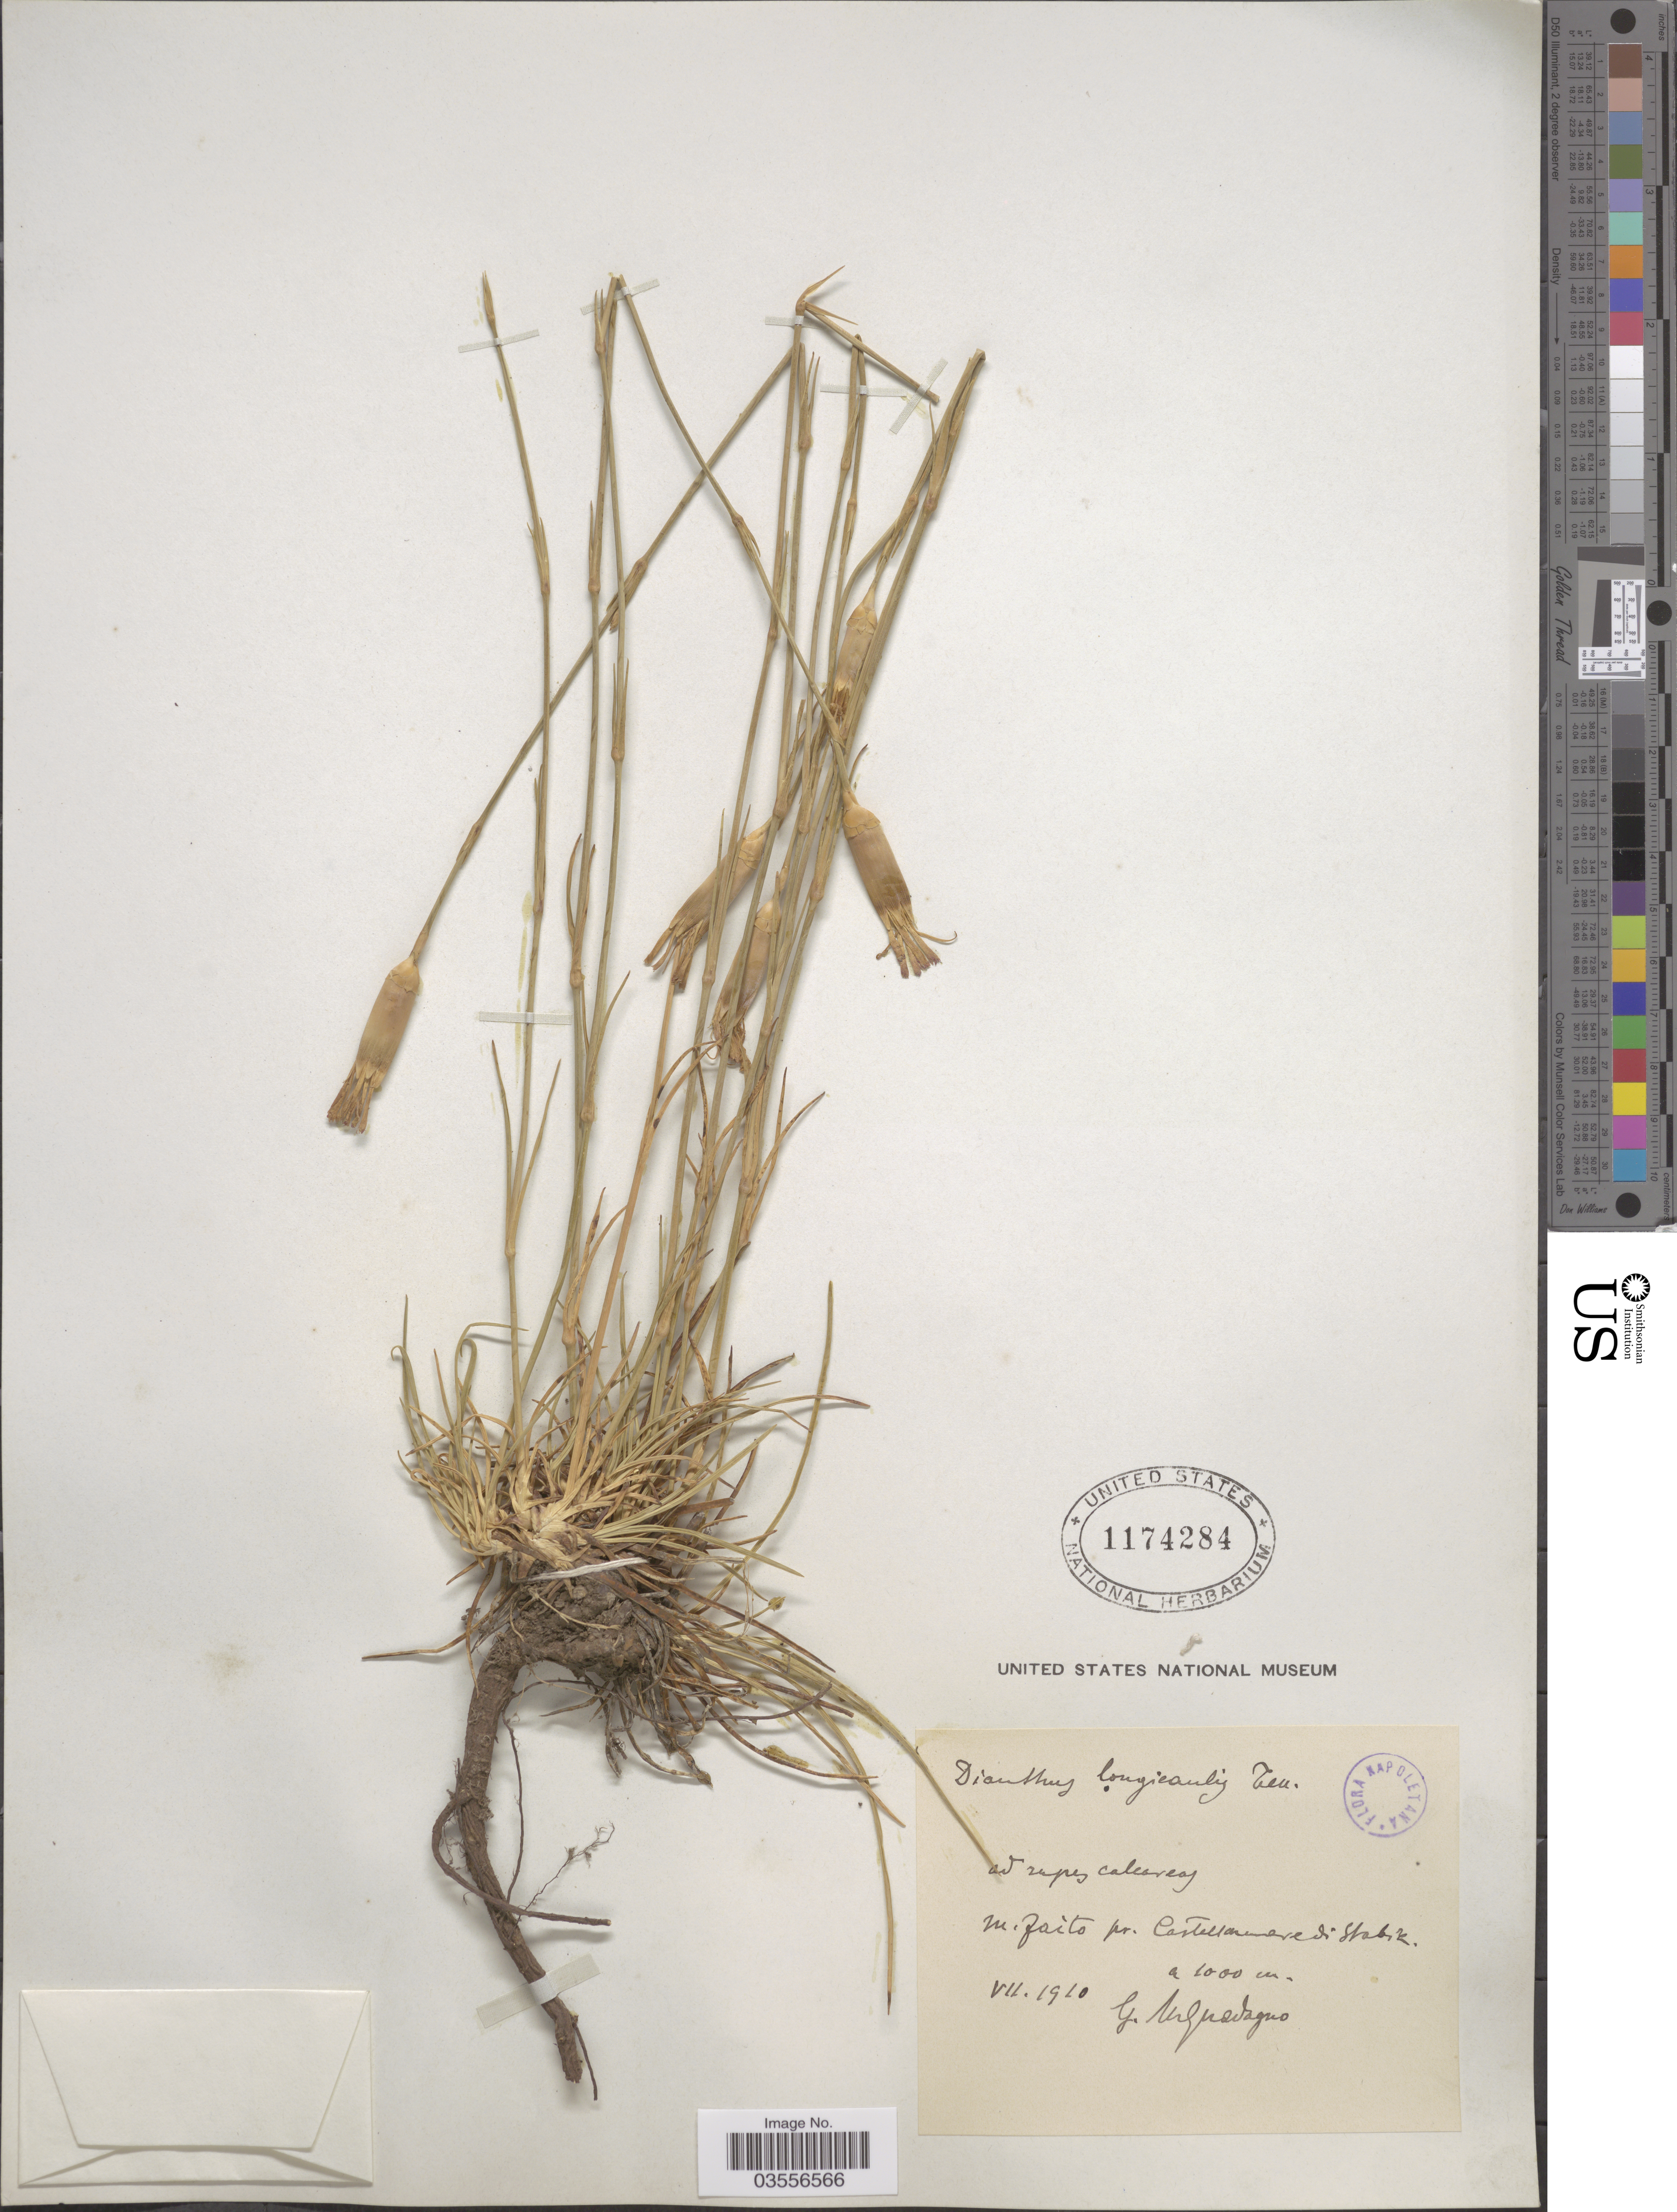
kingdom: Plantae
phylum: Tracheophyta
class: Magnoliopsida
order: Caryophyllales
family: Caryophyllaceae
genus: Dianthus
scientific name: Dianthus longicaulis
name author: Ten.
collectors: G. Guadagno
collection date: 1910-07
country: Italy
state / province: Campania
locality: M. Faito pr. Castellammare di Stabia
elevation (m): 1000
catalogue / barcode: US 1174284